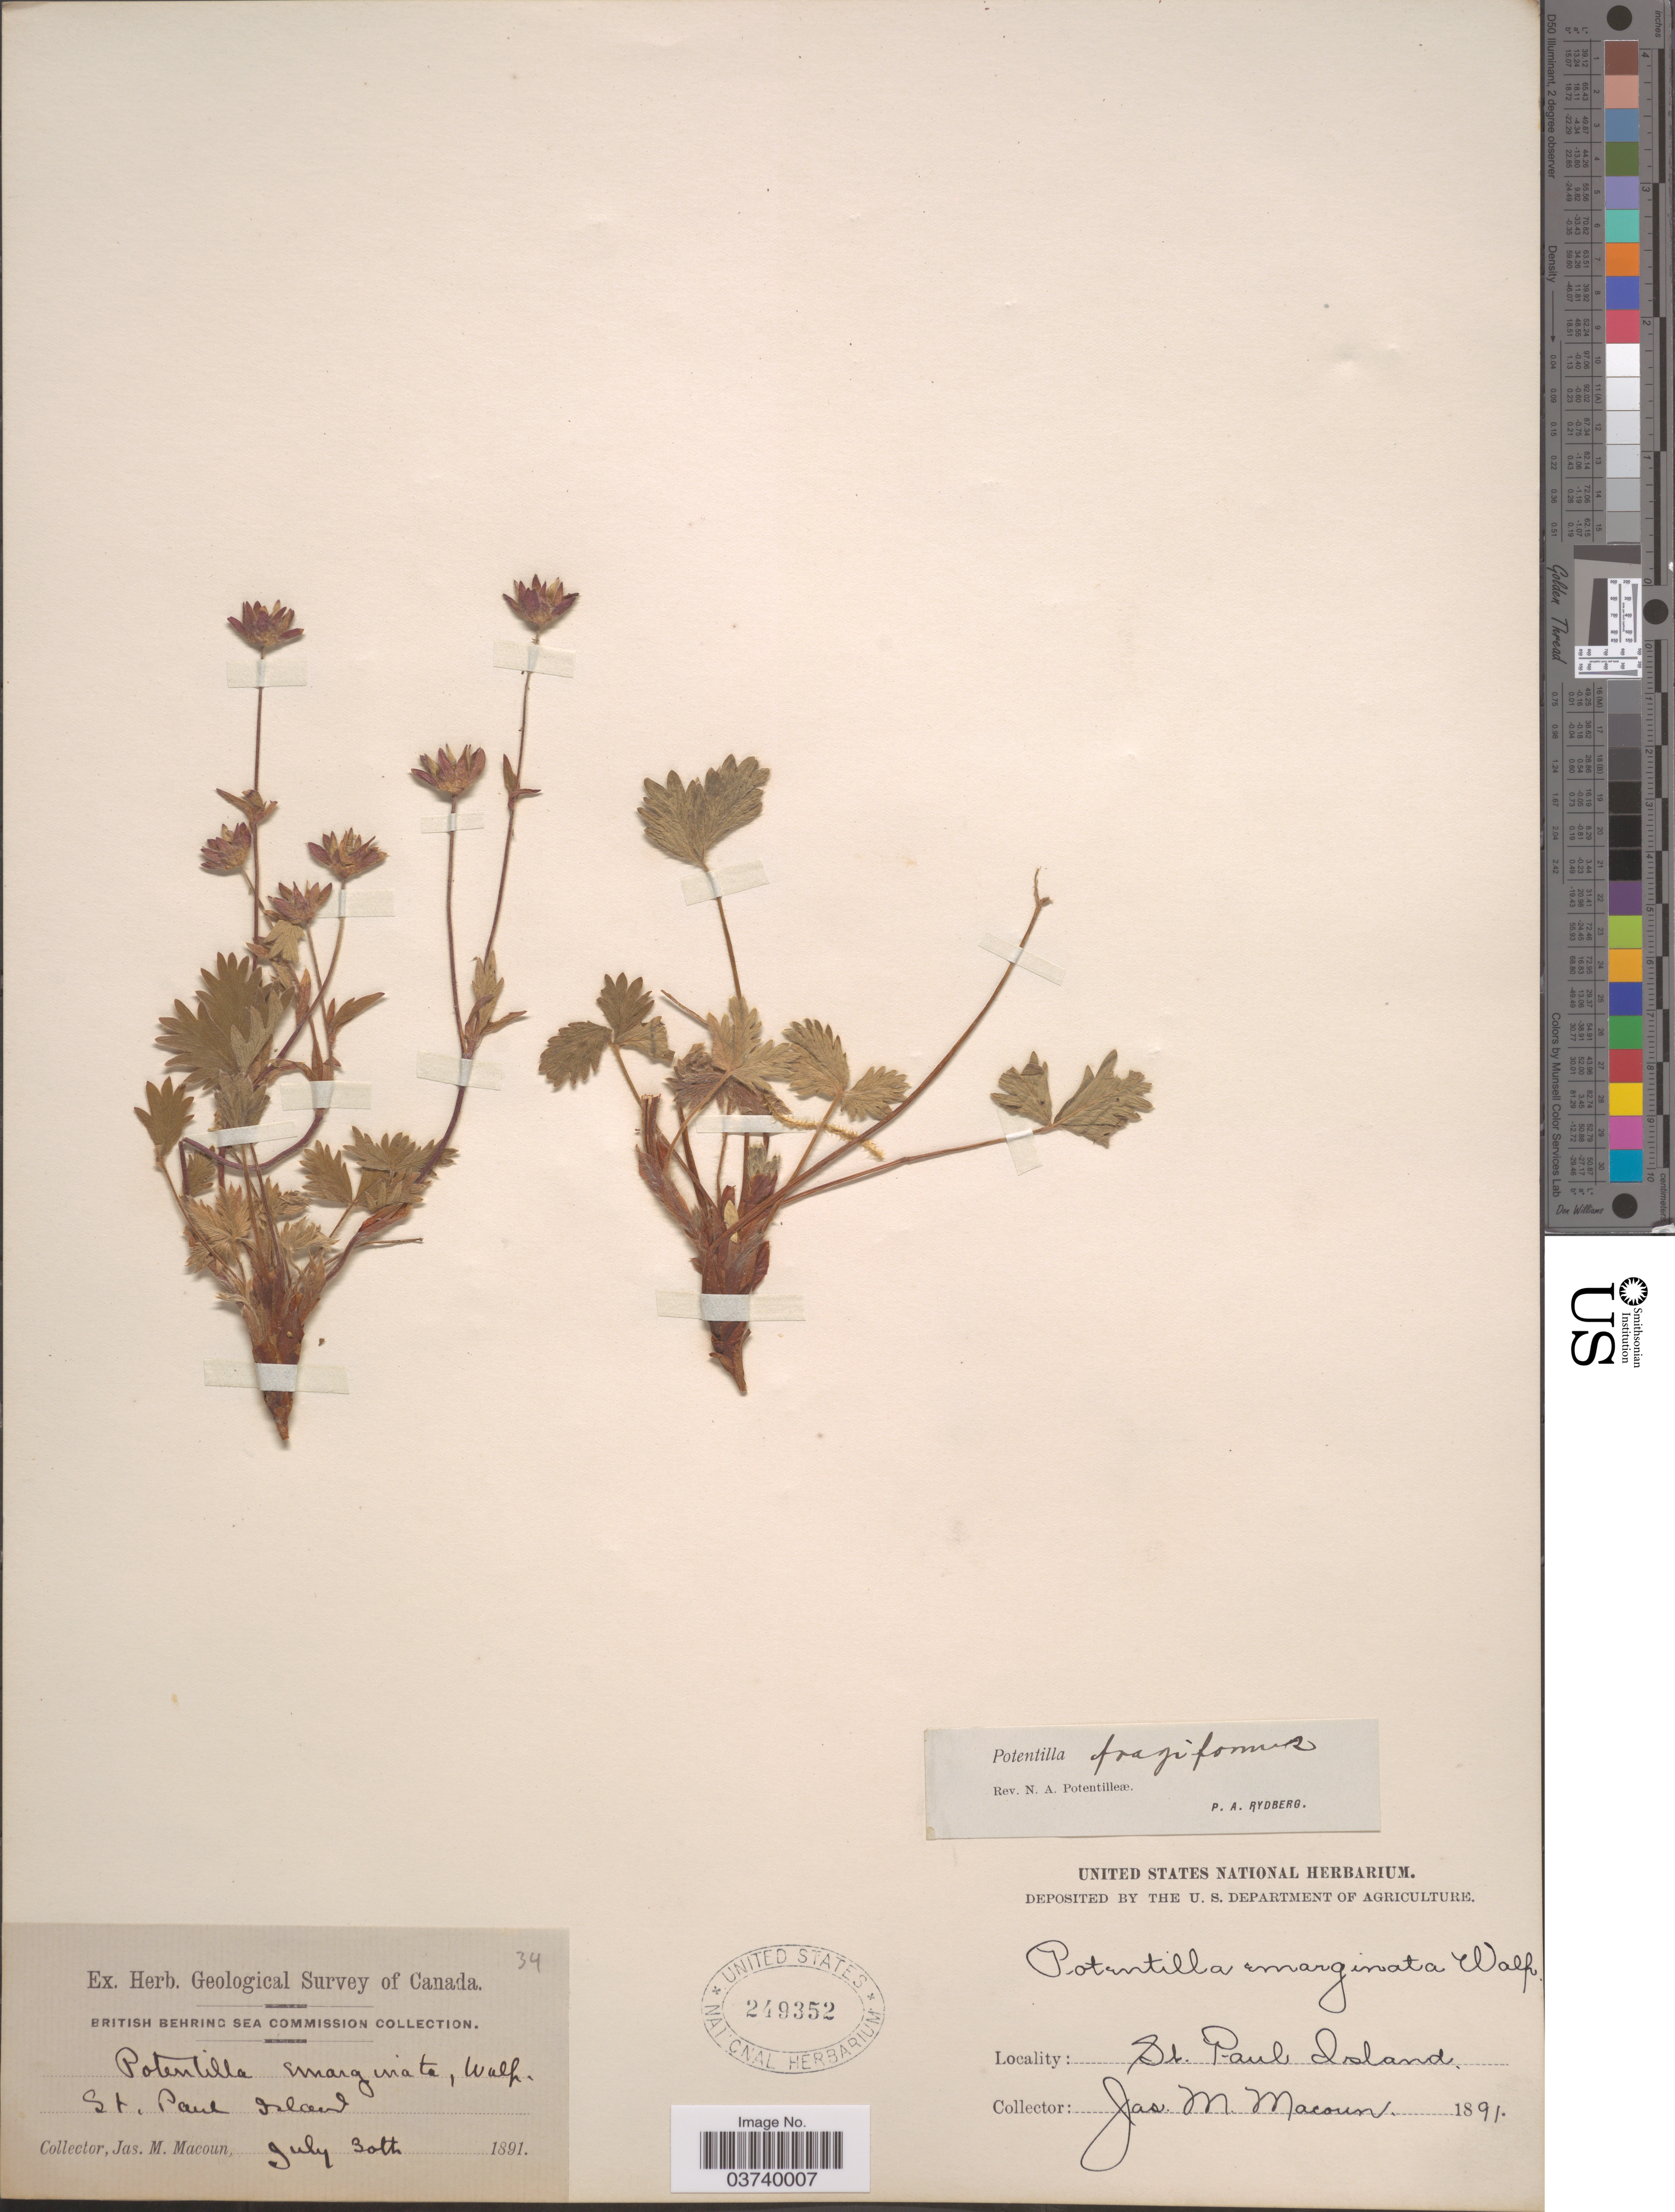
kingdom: Plantae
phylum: Tracheophyta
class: Magnoliopsida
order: Rosales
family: Rosaceae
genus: Potentilla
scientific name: Potentilla fragiformis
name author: Willd. ex D.F.K. Schltdl.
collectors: J. M. Macoun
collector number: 34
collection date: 1891-07-30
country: United States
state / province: Alaska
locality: St. Matthew Island.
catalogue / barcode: US 249352